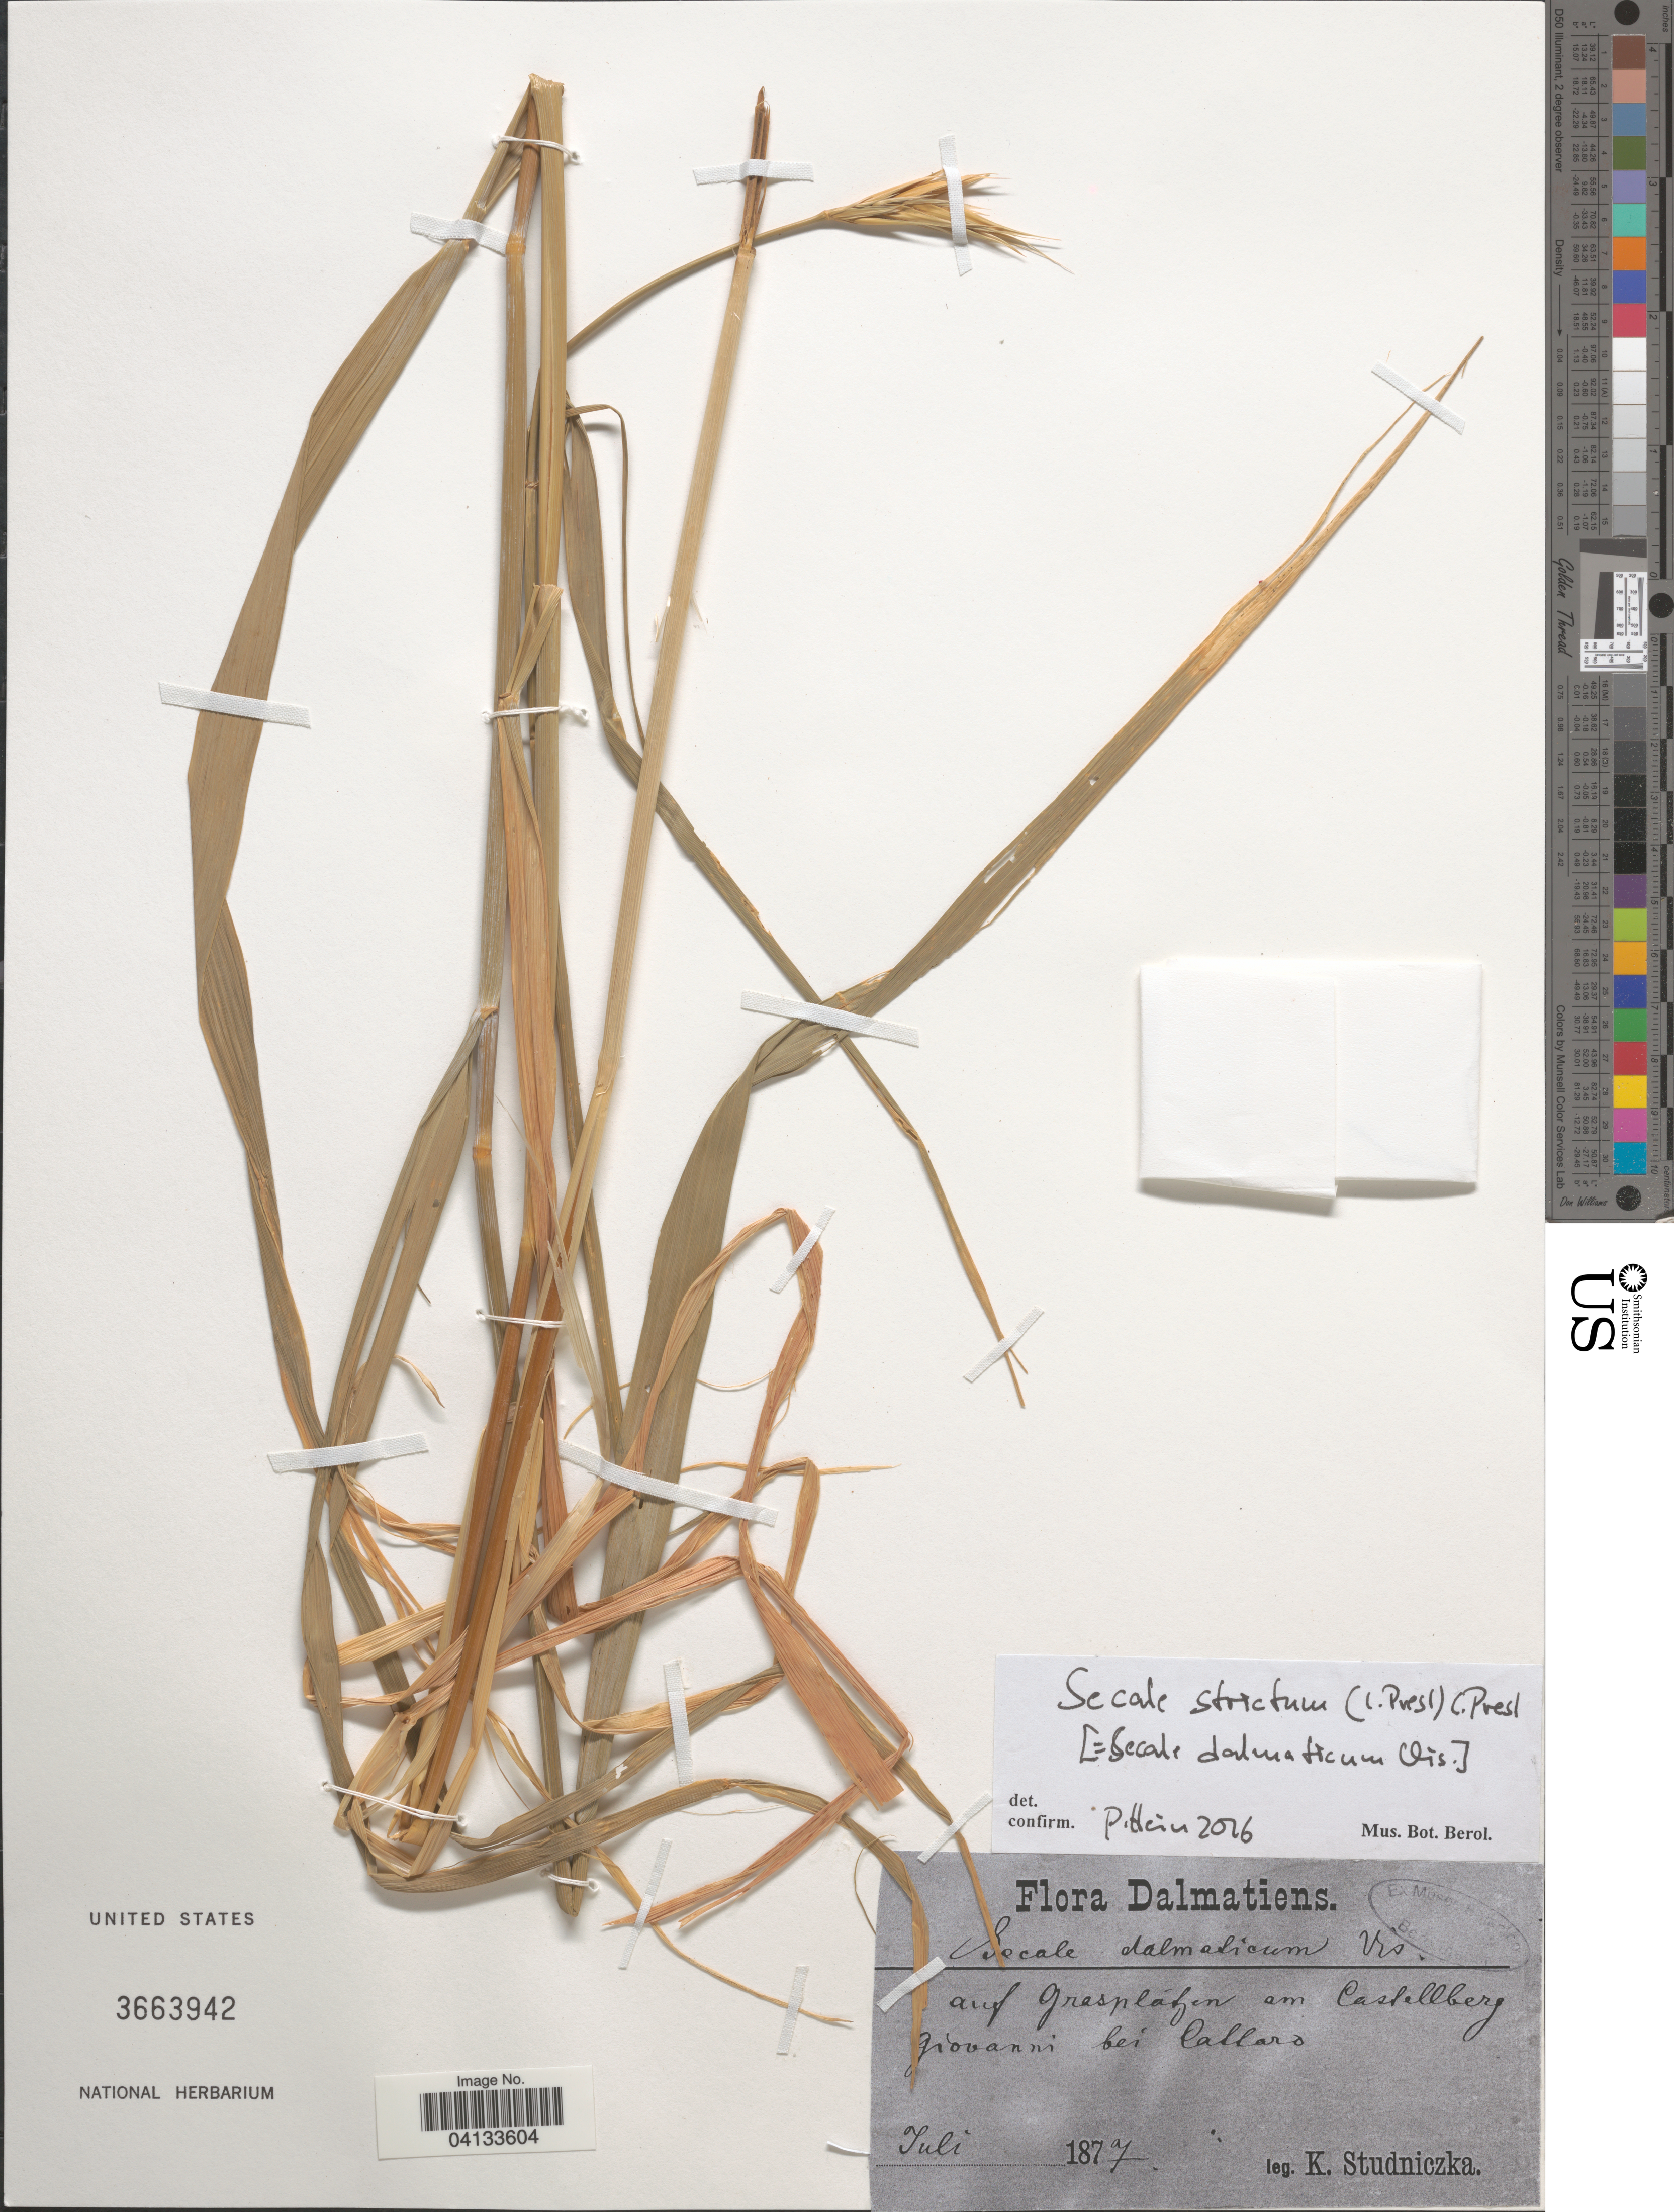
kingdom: Plantae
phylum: Tracheophyta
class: Liliopsida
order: Poales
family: Poaceae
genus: Secale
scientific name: Secale strictum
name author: (C. Presl) C. Presl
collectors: K. Studniczka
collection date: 1877-07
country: Croatia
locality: Dalmatiens. [illegible text] Auf Grasplatzen am Castellberg Giovanni bei Callaro.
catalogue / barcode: US 3663942